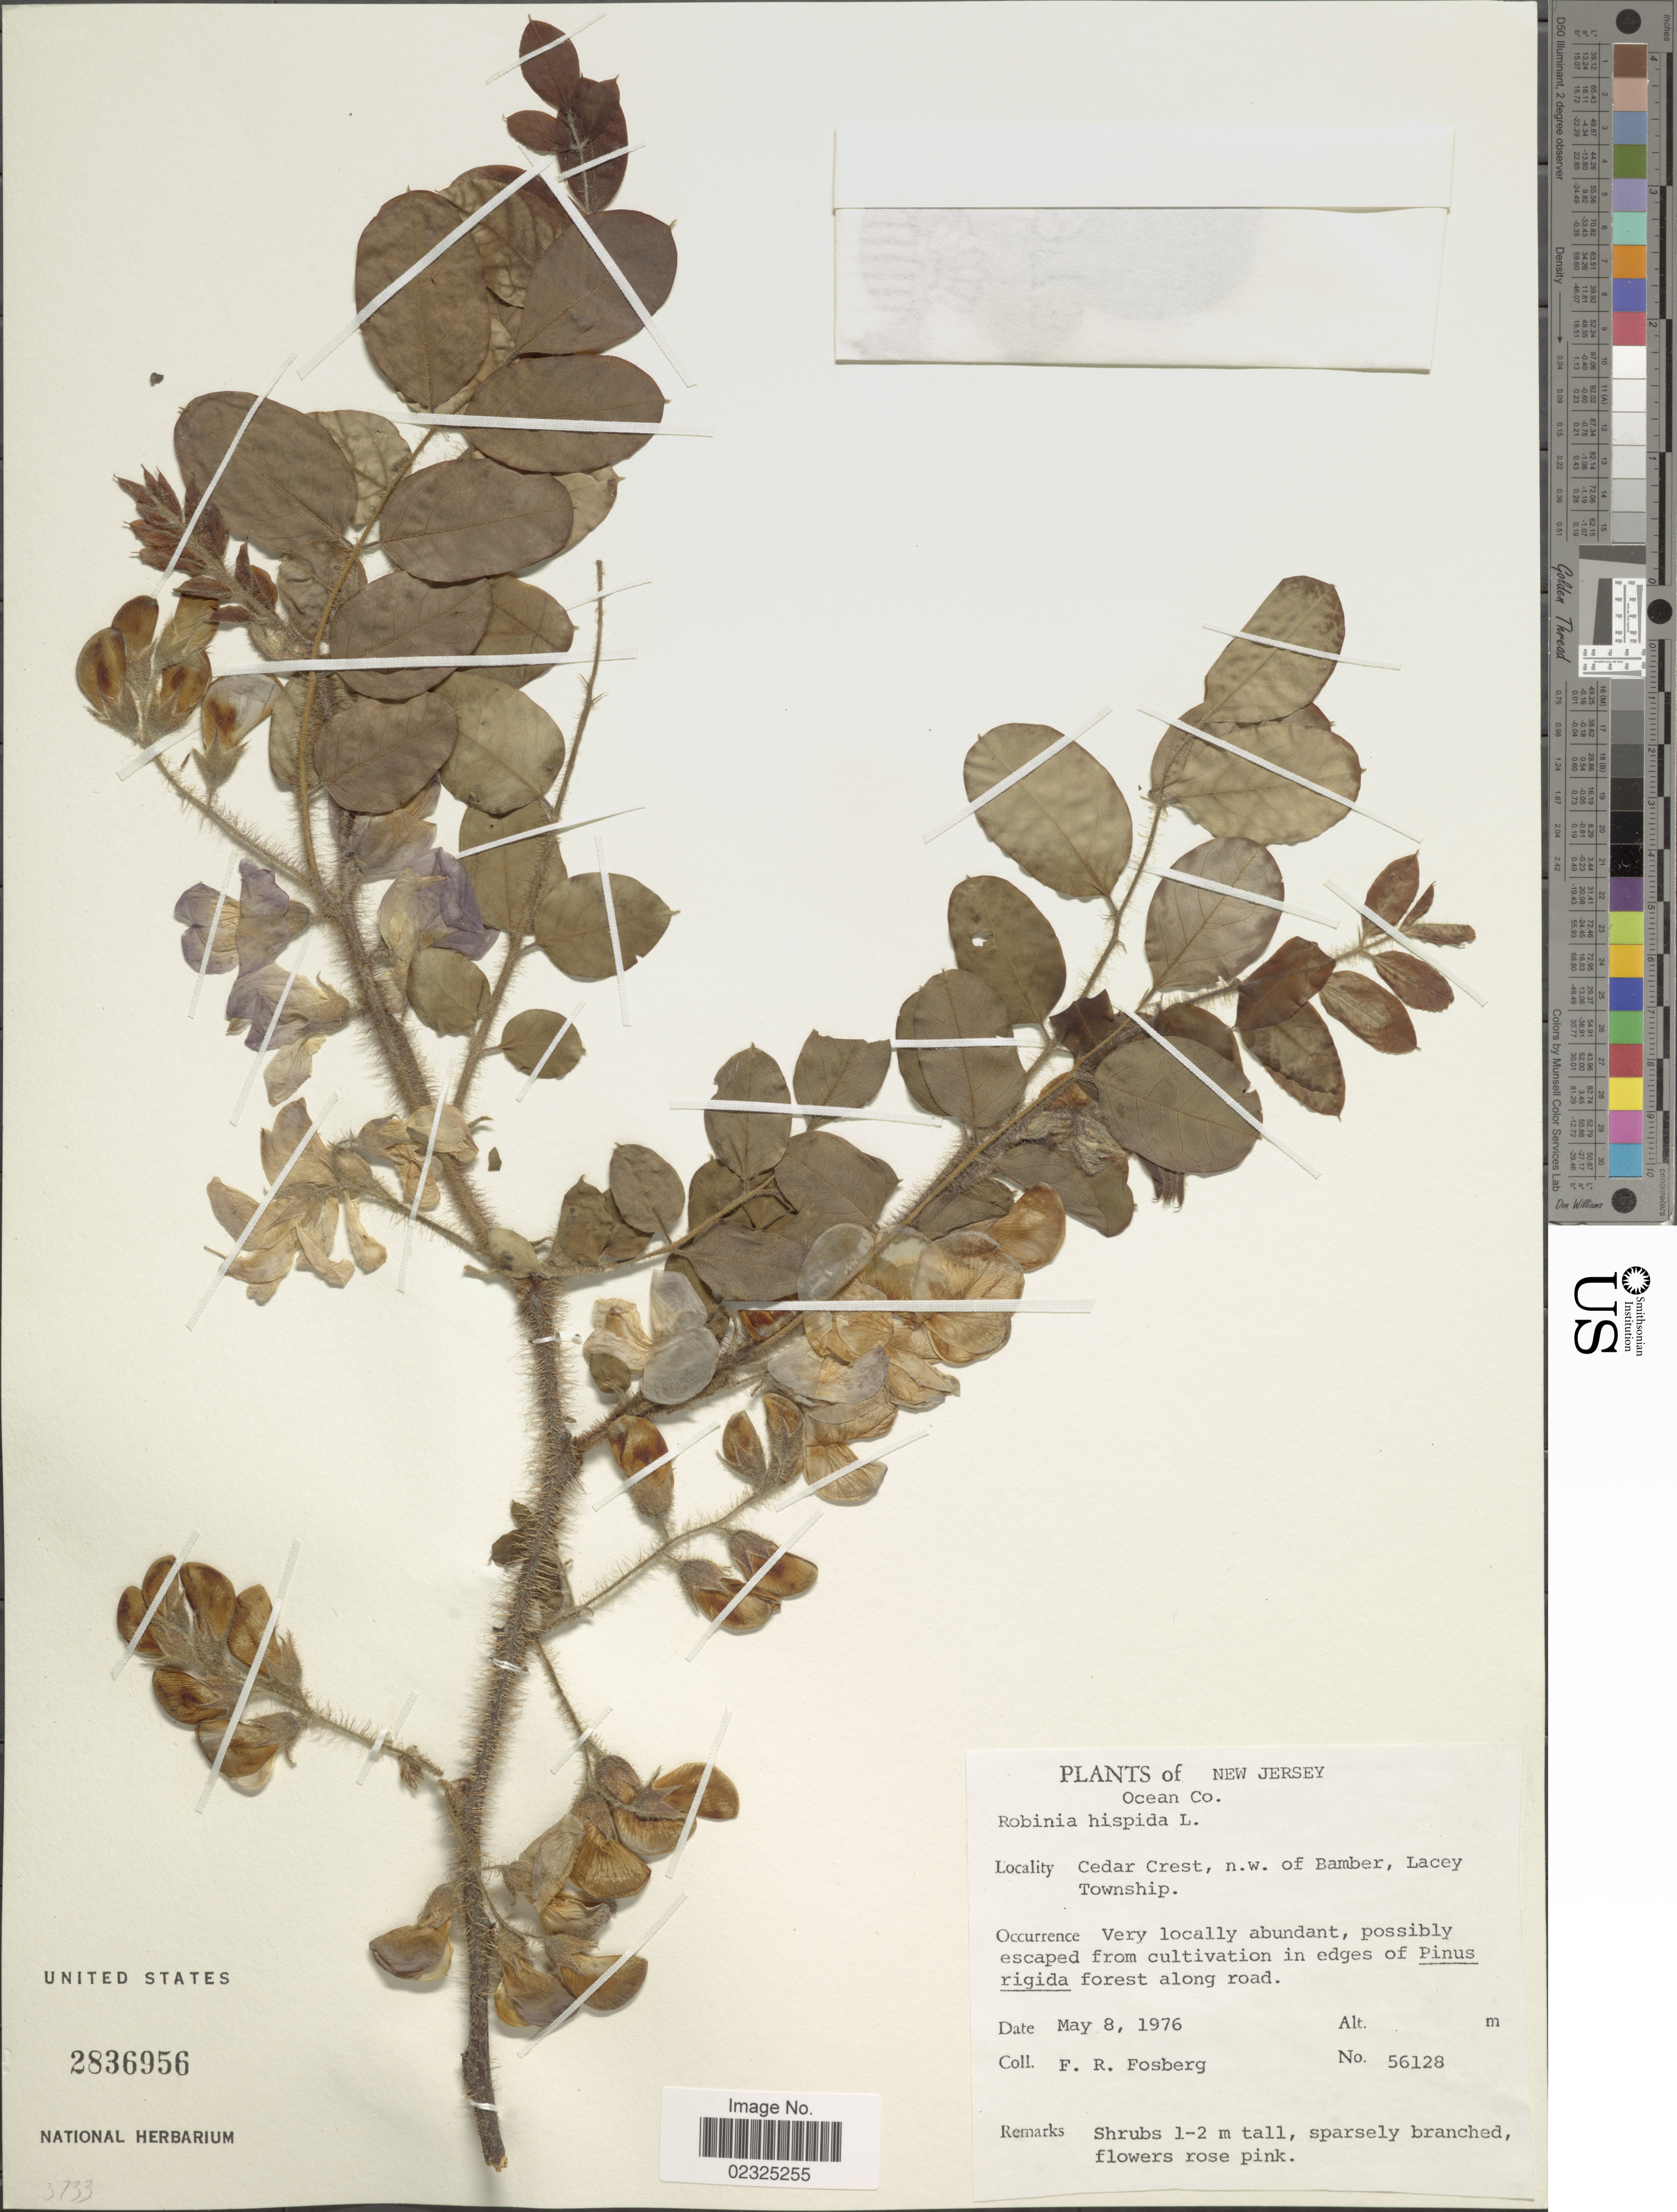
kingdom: Plantae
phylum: Tracheophyta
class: Magnoliopsida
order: Fabales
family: Fabaceae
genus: Robinia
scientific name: Robinia hispida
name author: L.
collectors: F. R. Fosberg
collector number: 56128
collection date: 1976-05-08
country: United States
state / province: New Jersey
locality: Ceader Crest, n.w. of Bamber, Lacey Township. possiboly escaped from cultivation in edges of Pinus rigida forest along road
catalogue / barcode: US 2836956